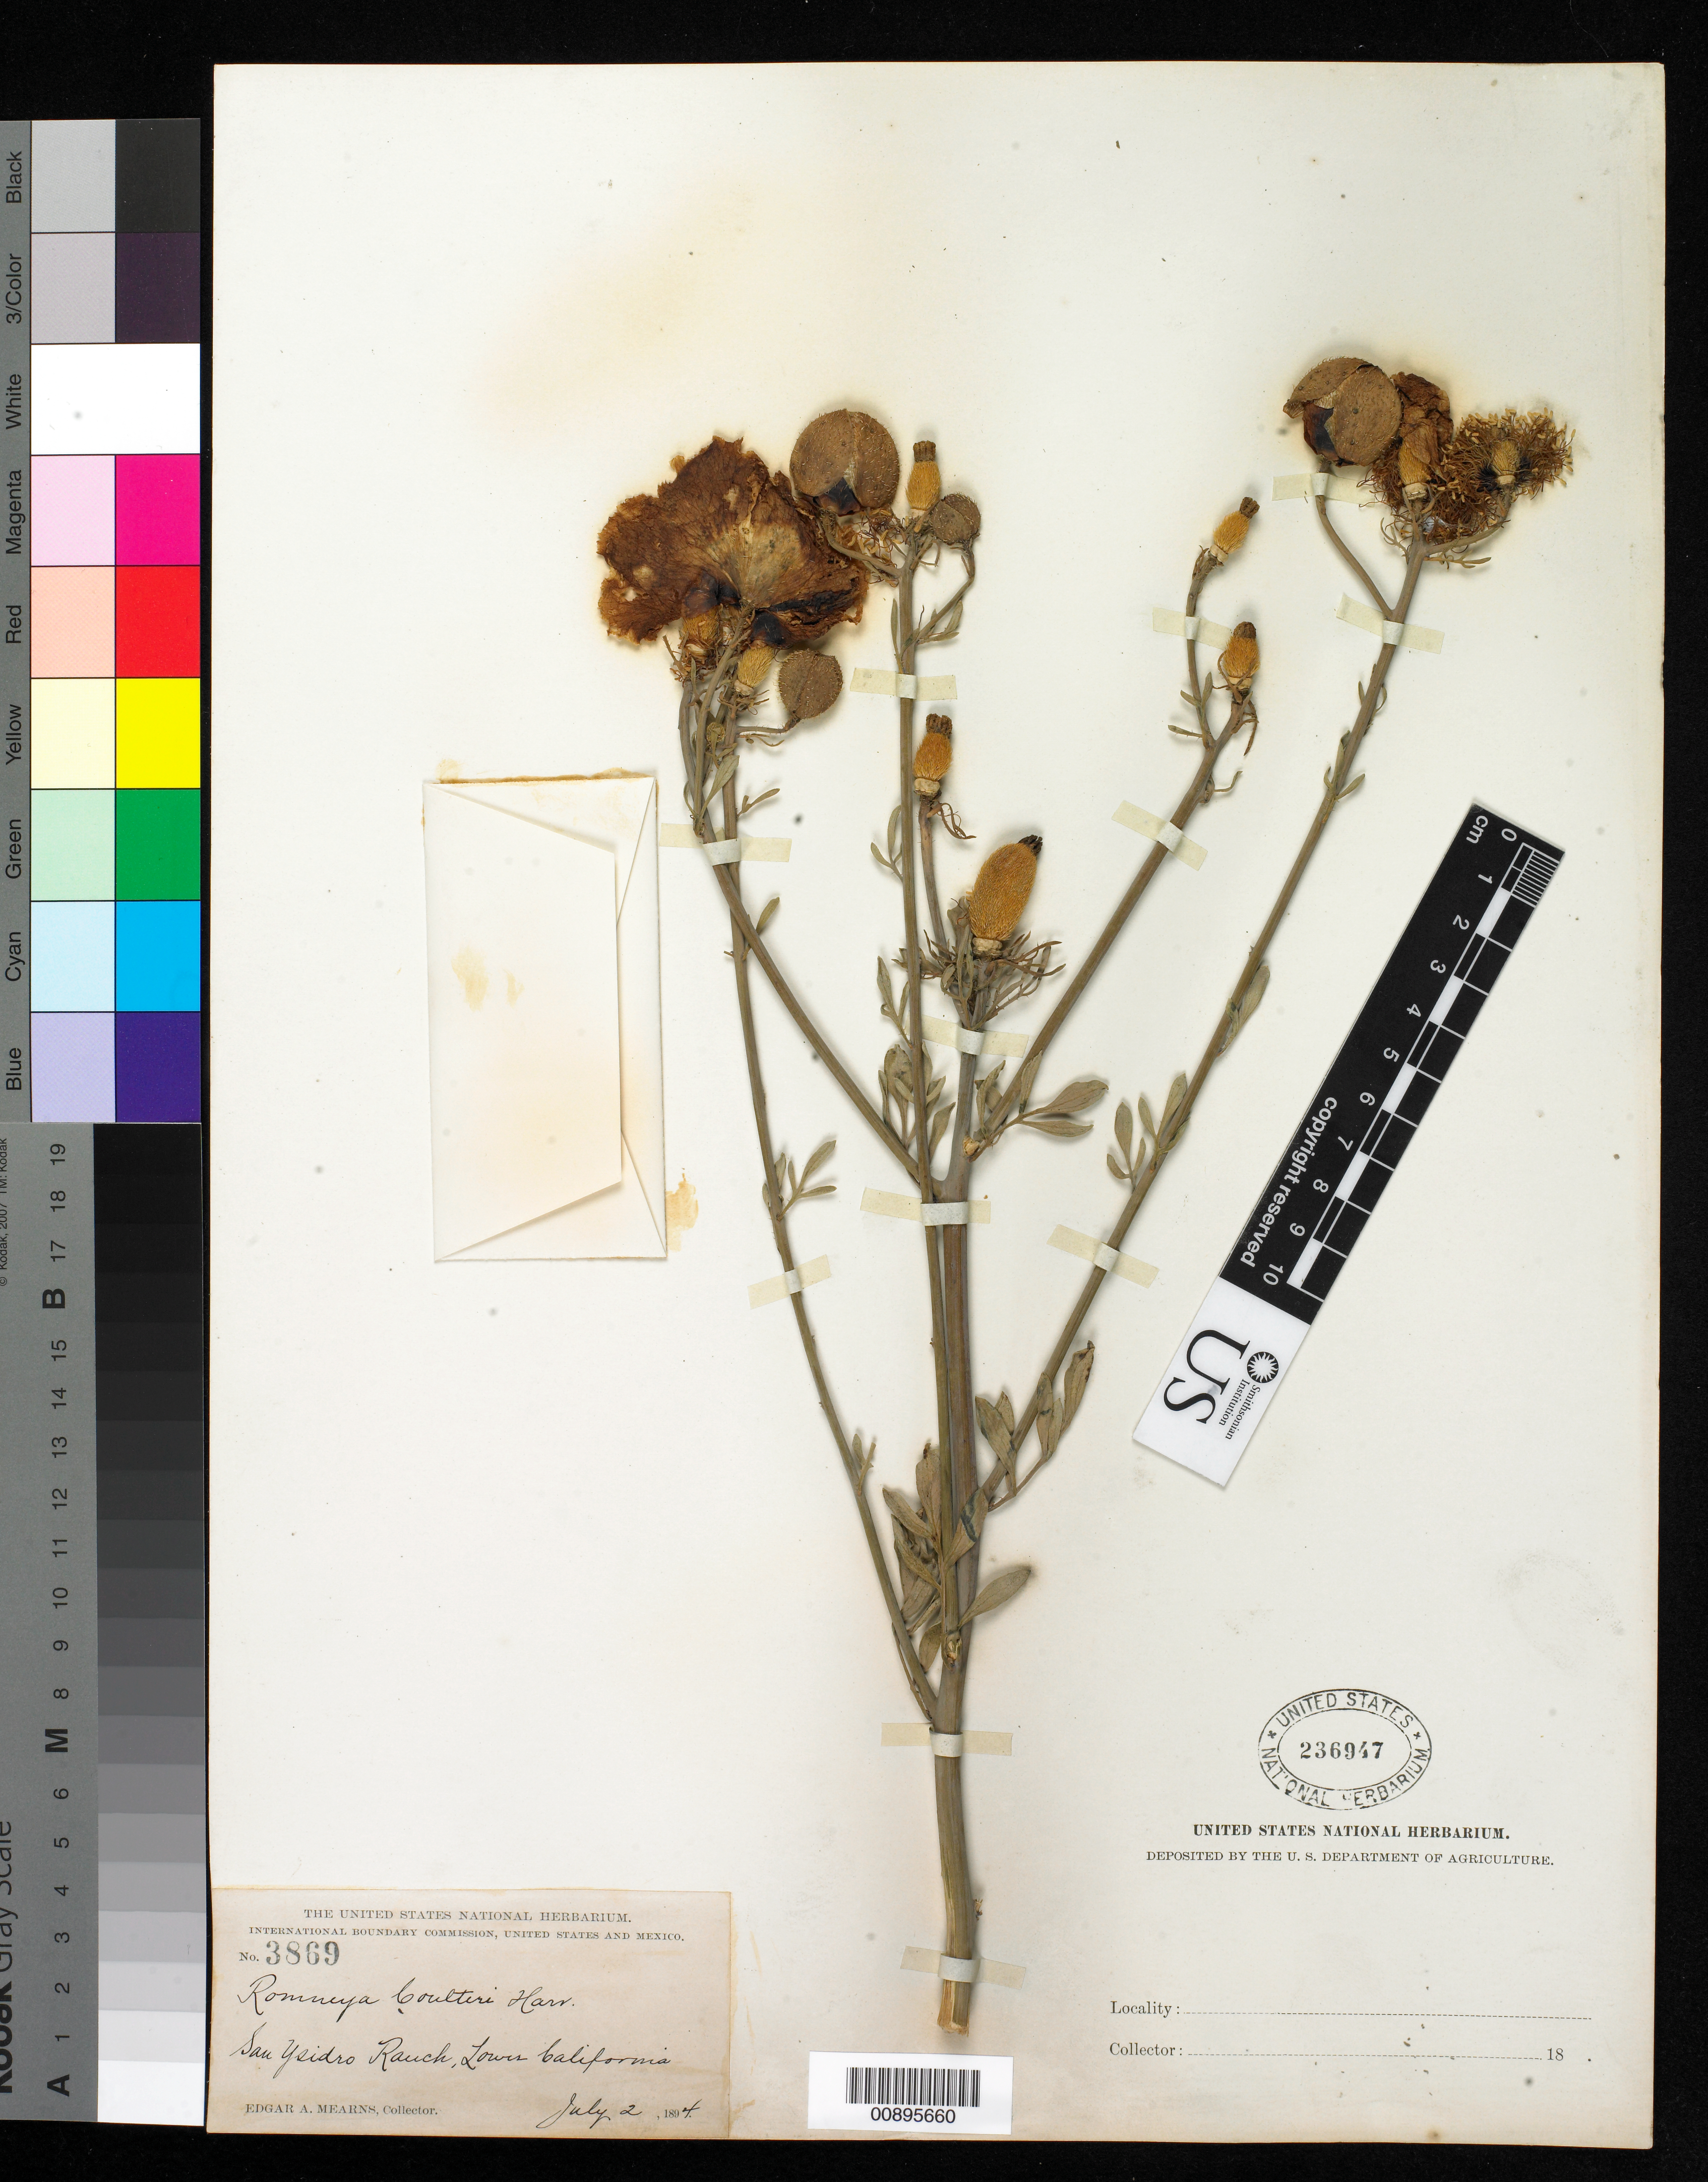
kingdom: Plantae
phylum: Tracheophyta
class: Magnoliopsida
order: Ranunculales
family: Papaveraceae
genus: Romneya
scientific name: Romneya coulteri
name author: Harv.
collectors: E. A. Mearns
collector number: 3869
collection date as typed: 02 Jul 1894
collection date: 1894-07-02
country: Mexico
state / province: Baja California Norte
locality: San Ysidro Ranch, Baja California.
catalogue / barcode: US 236947